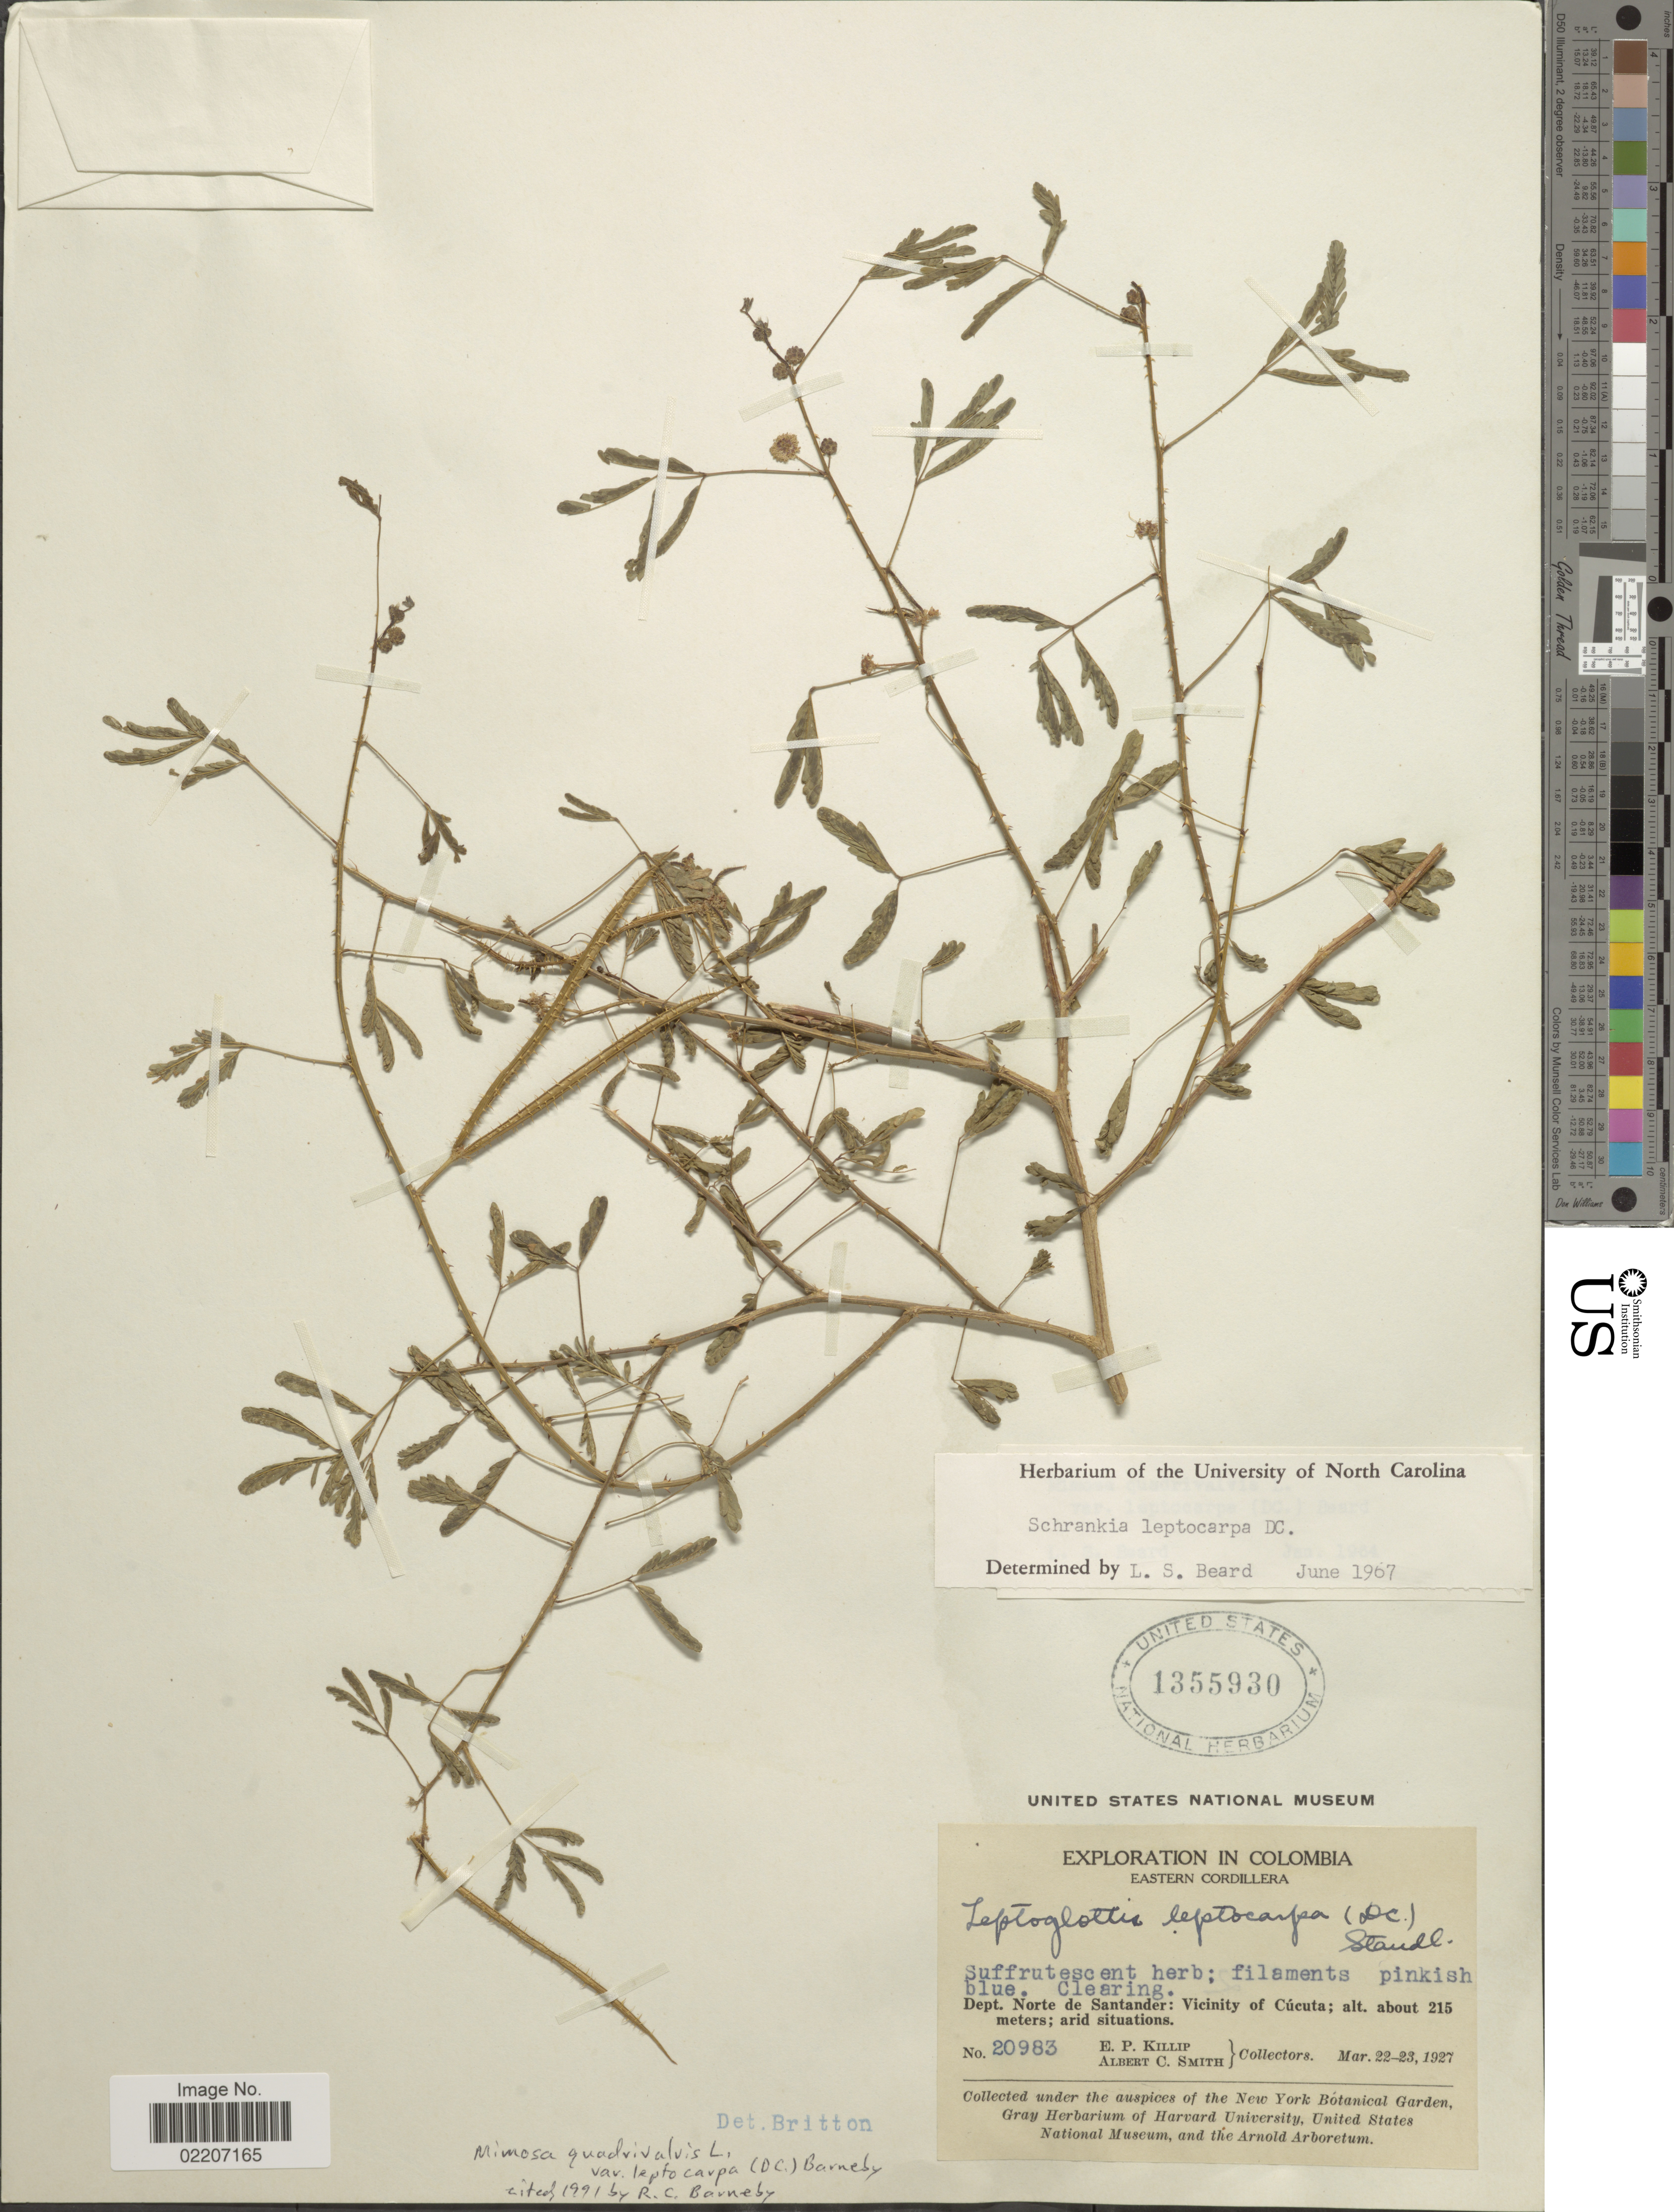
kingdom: Plantae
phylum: Tracheophyta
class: Magnoliopsida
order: Fabales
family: Fabaceae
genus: Mimosa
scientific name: Mimosa candollei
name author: R. Grether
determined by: Strong, Mark T., (BOT), Smithsonian Institution - National Museum of Natural History (UNITED STATES)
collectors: E. P. Killip & A. C. Smith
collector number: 20983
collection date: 1927-03-22/1927-03-23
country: Colombia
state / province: Norte de Santander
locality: Dept. Norte de Santander: Vicinity of Cucuta, Eastern Cordillera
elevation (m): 215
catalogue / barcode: US 1355930